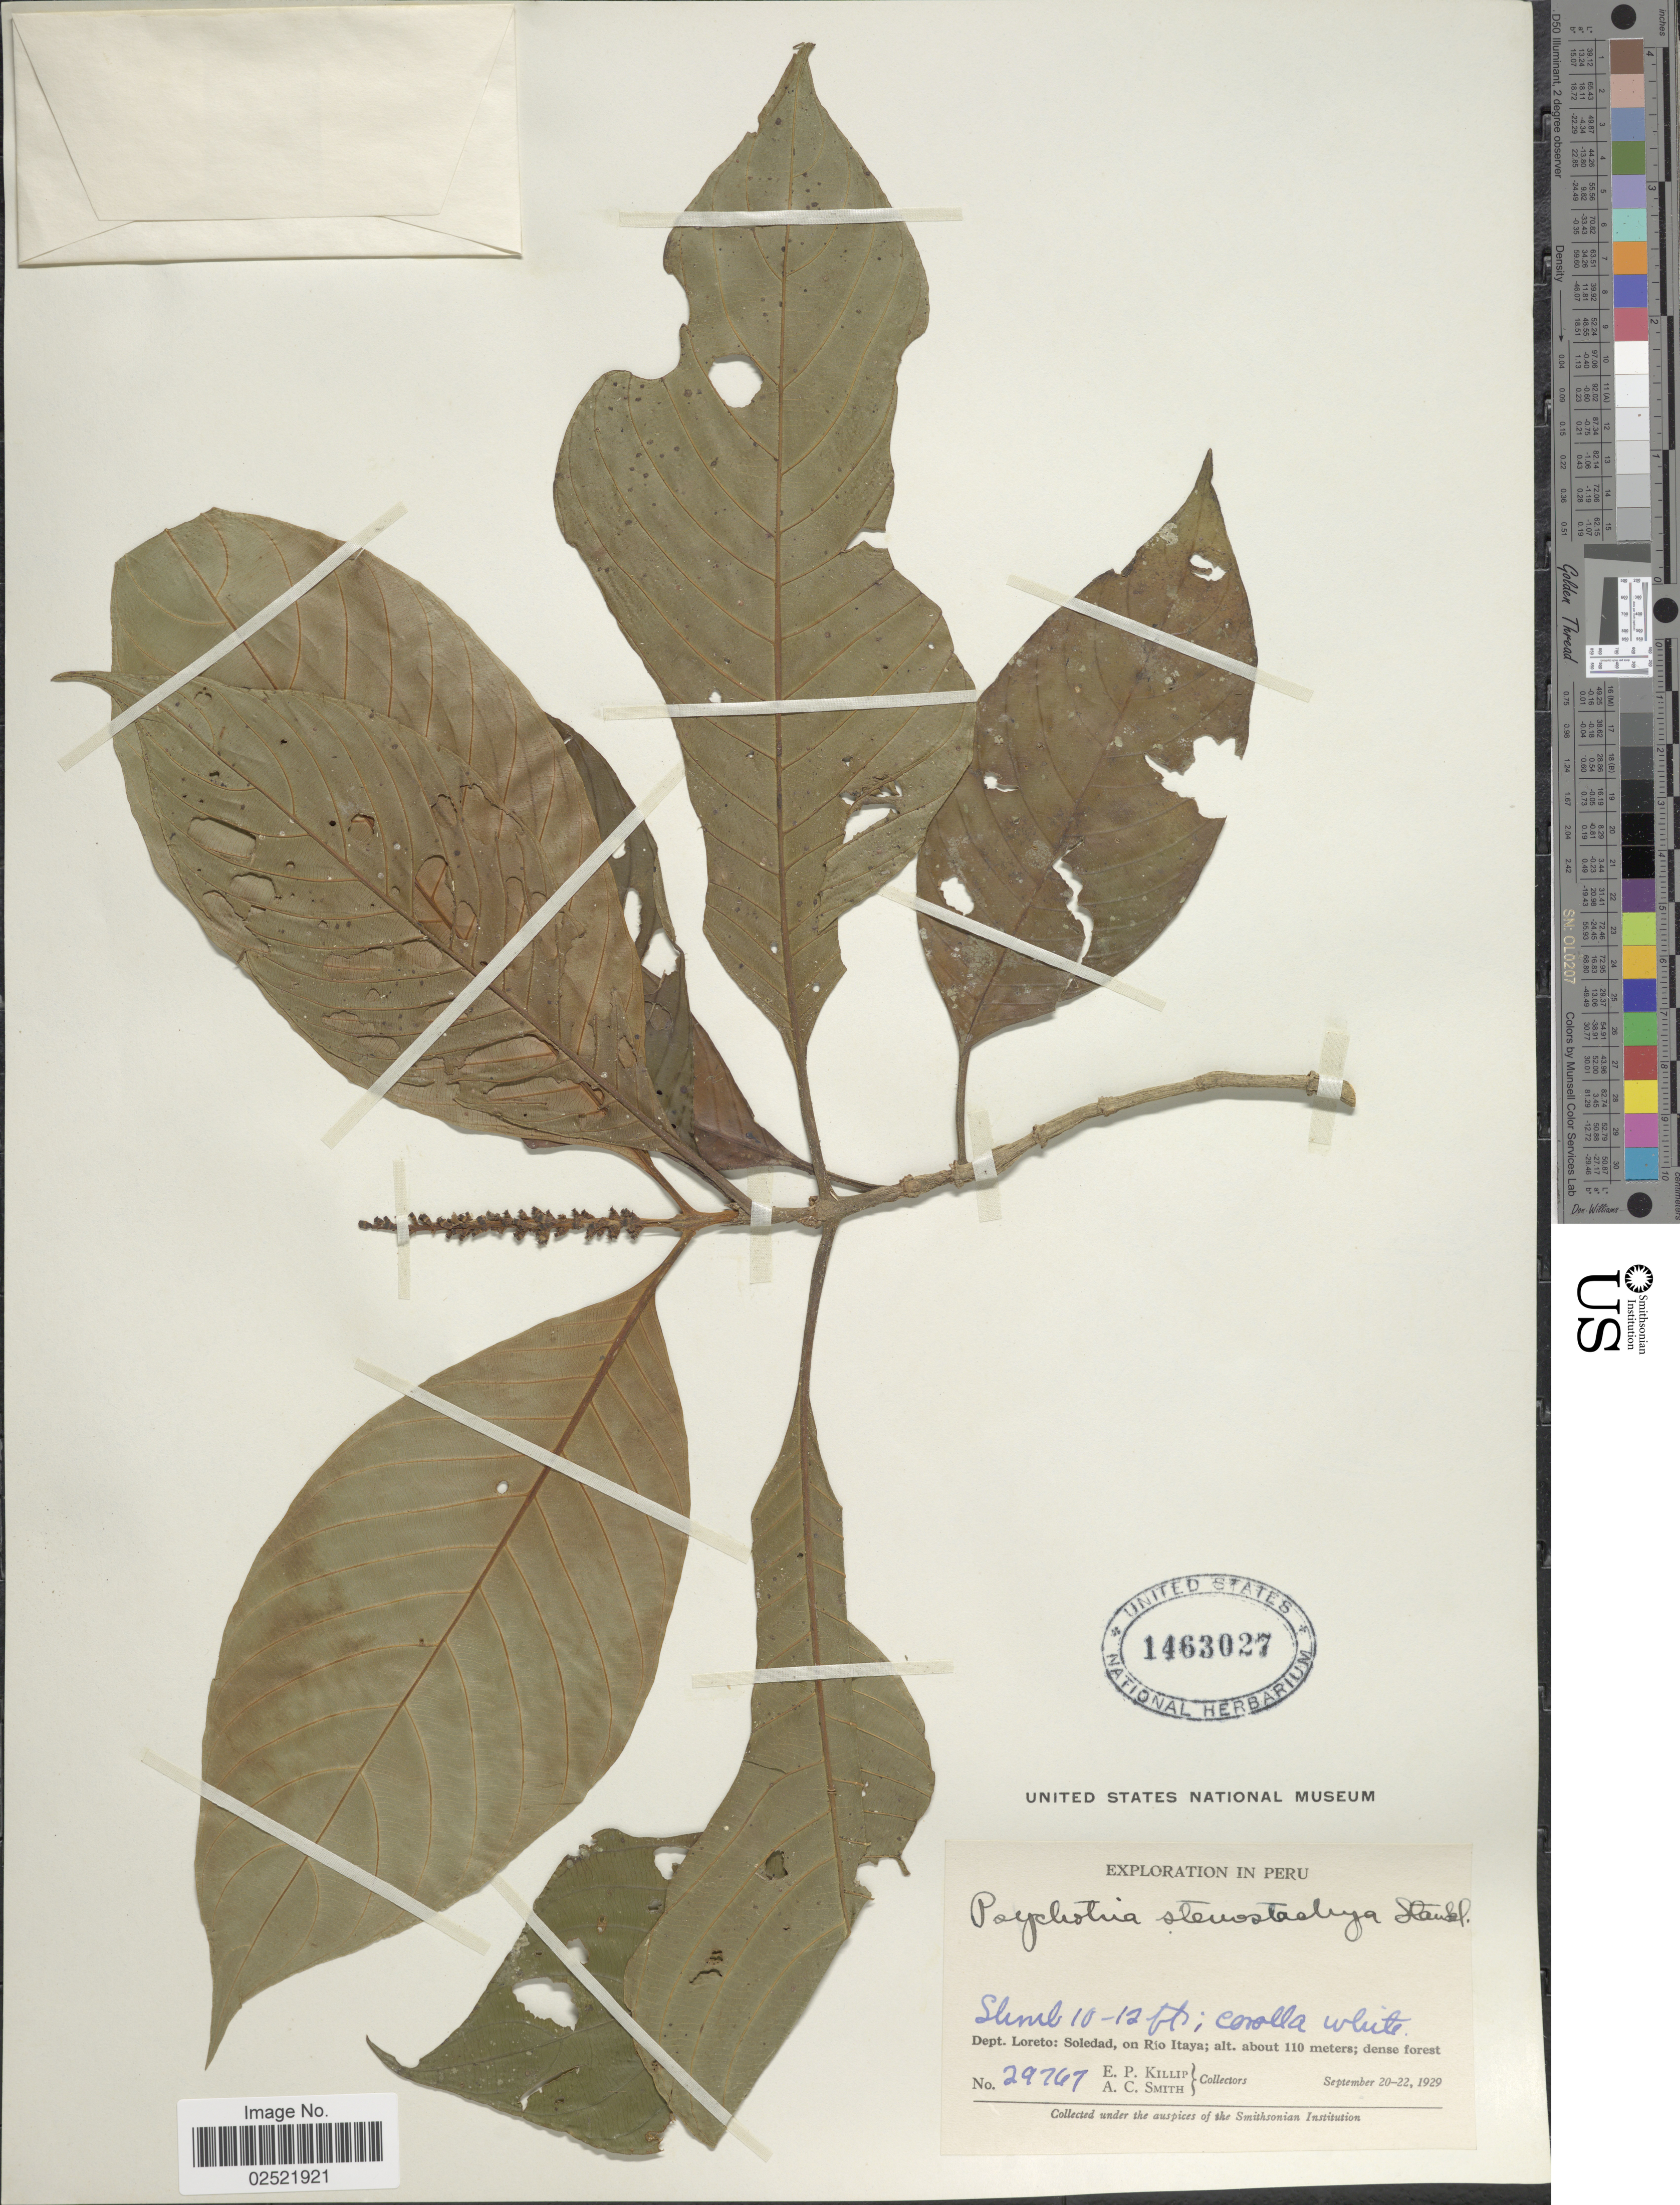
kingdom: Plantae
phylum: Tracheophyta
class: Magnoliopsida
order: Gentianales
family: Rubiaceae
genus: Psychotria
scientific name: Psychotria stenostachya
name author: Standl.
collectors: E. P. Killip & A. C. Smith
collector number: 29767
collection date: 1929-09-20/1929-09-22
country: Peru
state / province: Loreto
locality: Soledad, on Rio Itaya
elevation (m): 110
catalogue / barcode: US 1463027